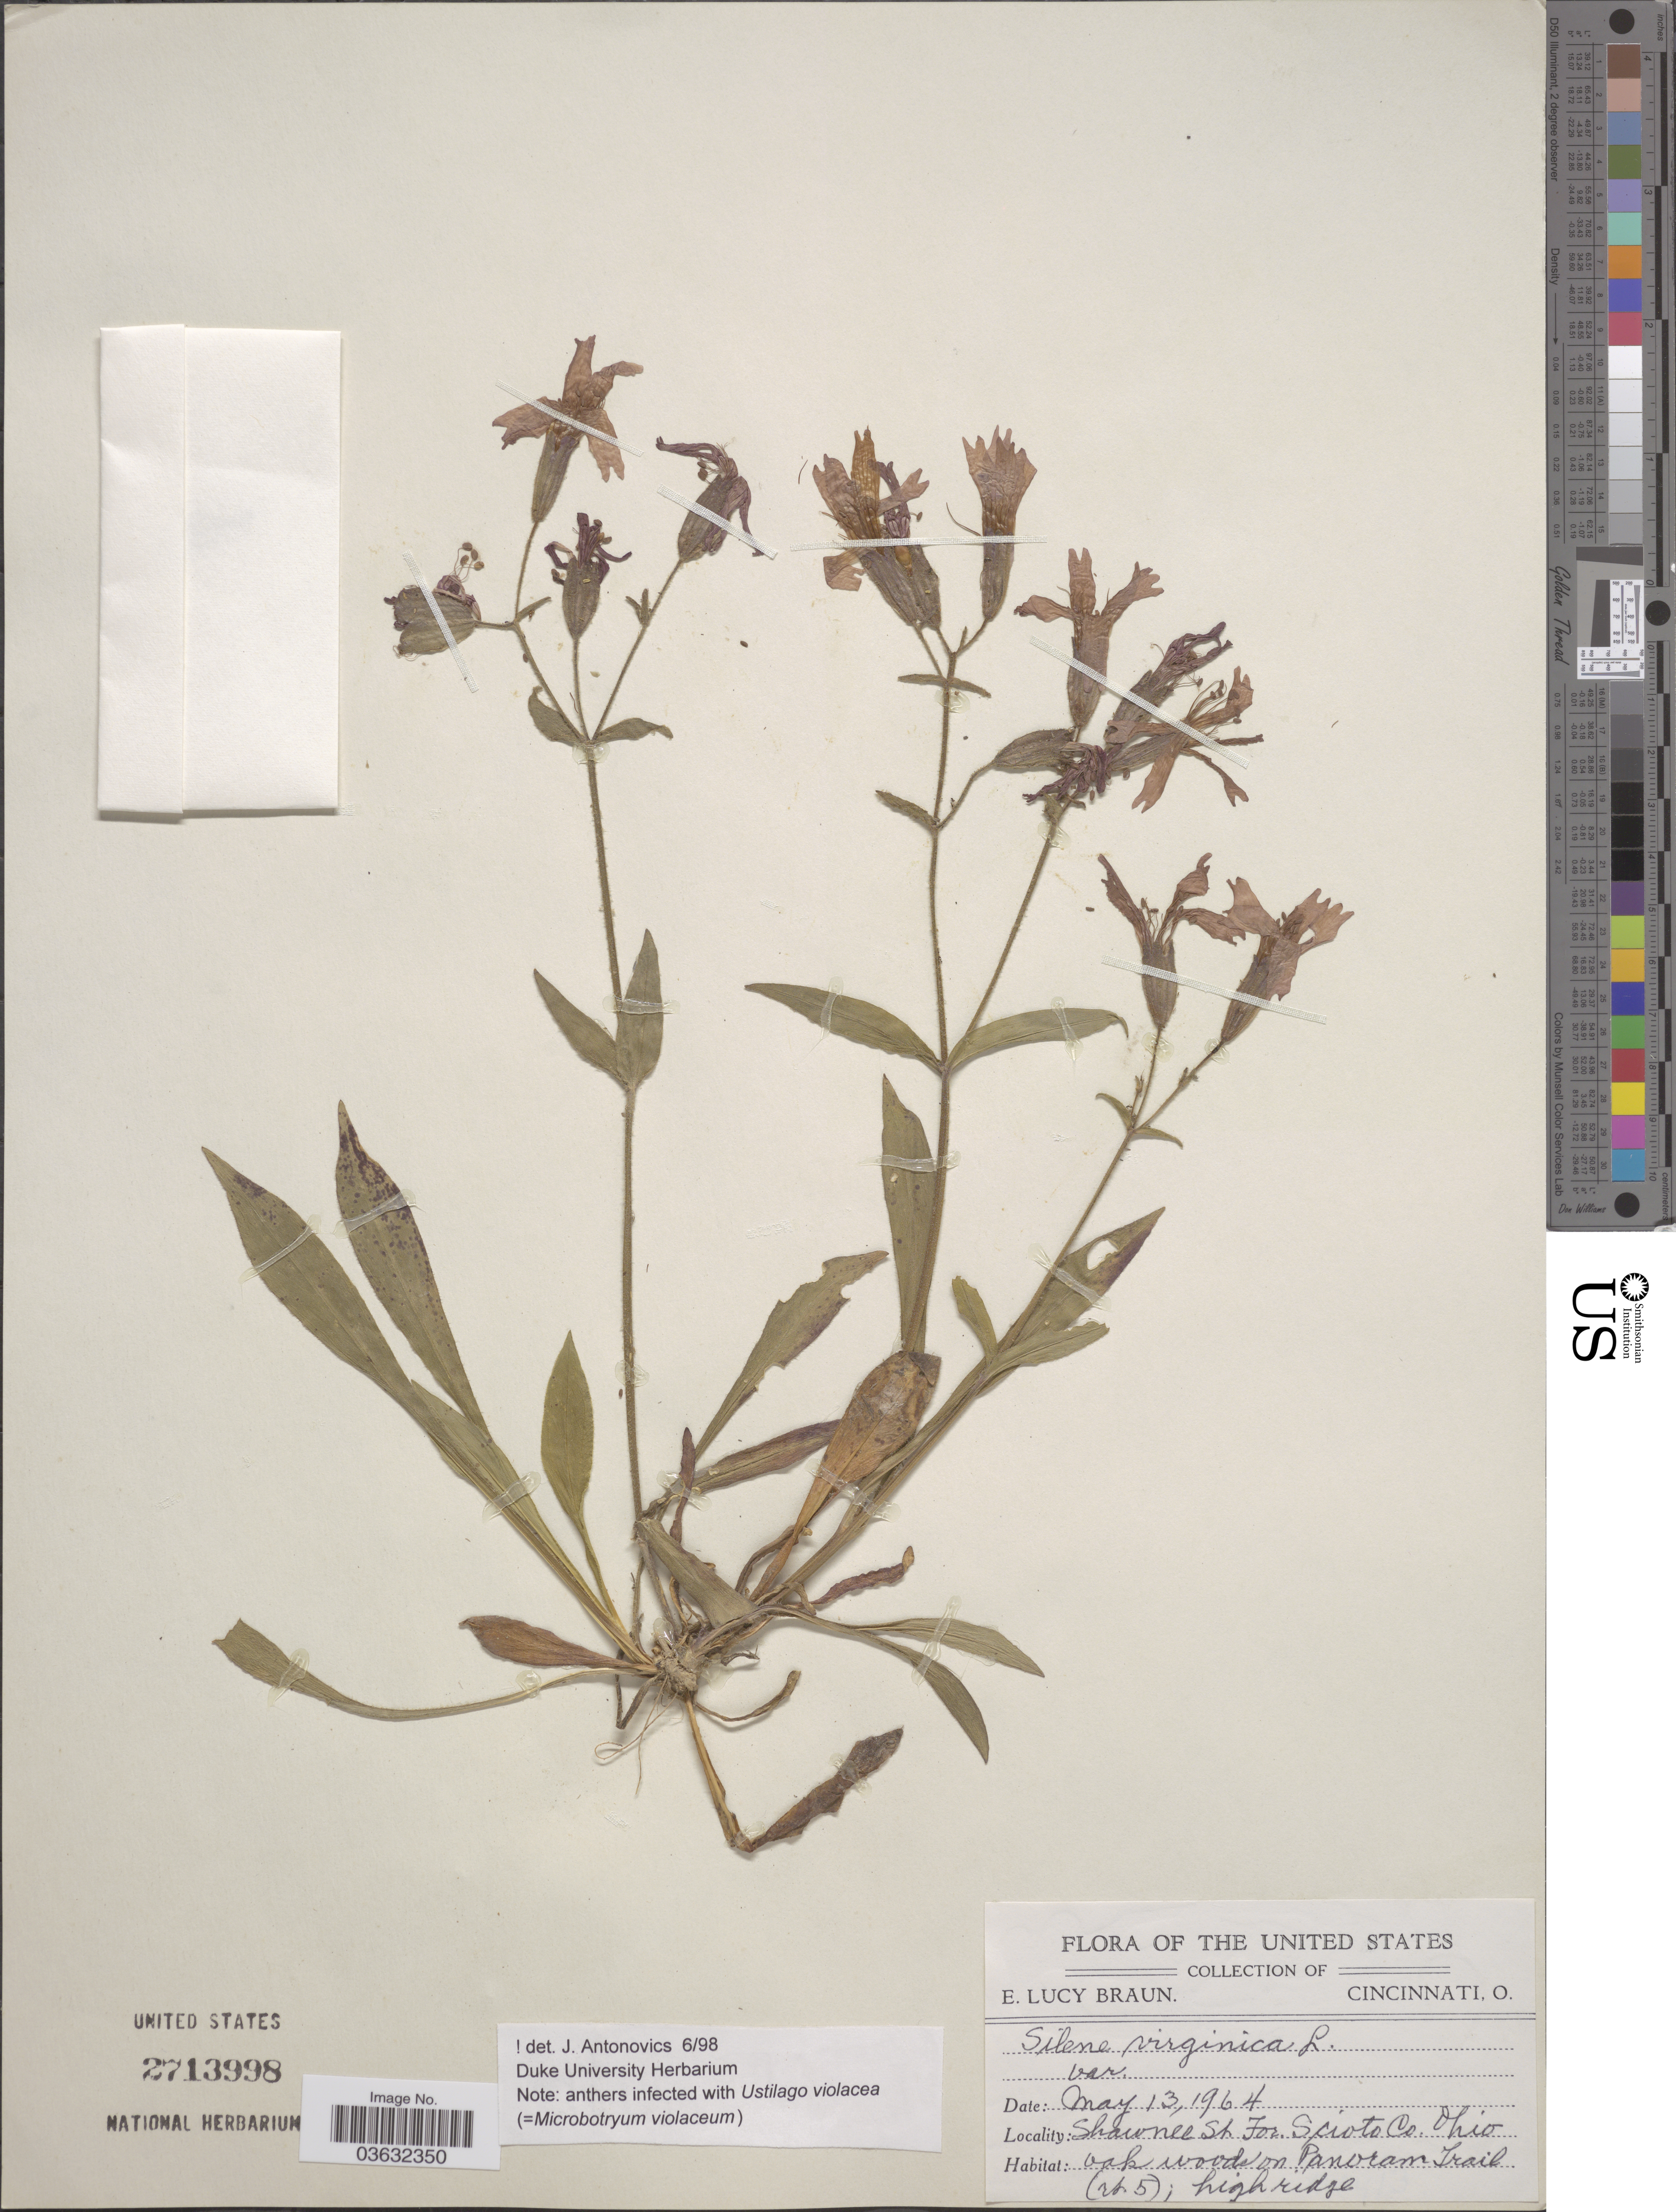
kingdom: Plantae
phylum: Tracheophyta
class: Magnoliopsida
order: Caryophyllales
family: Caryophyllaceae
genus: Silene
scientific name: Silene virginica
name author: L.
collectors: E. L. Braun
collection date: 1964-05-13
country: United States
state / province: Ohio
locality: Shawnee St. For. Scioto Co. Oak woods on Panoram Trail, (rt. 5).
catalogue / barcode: US 2713998